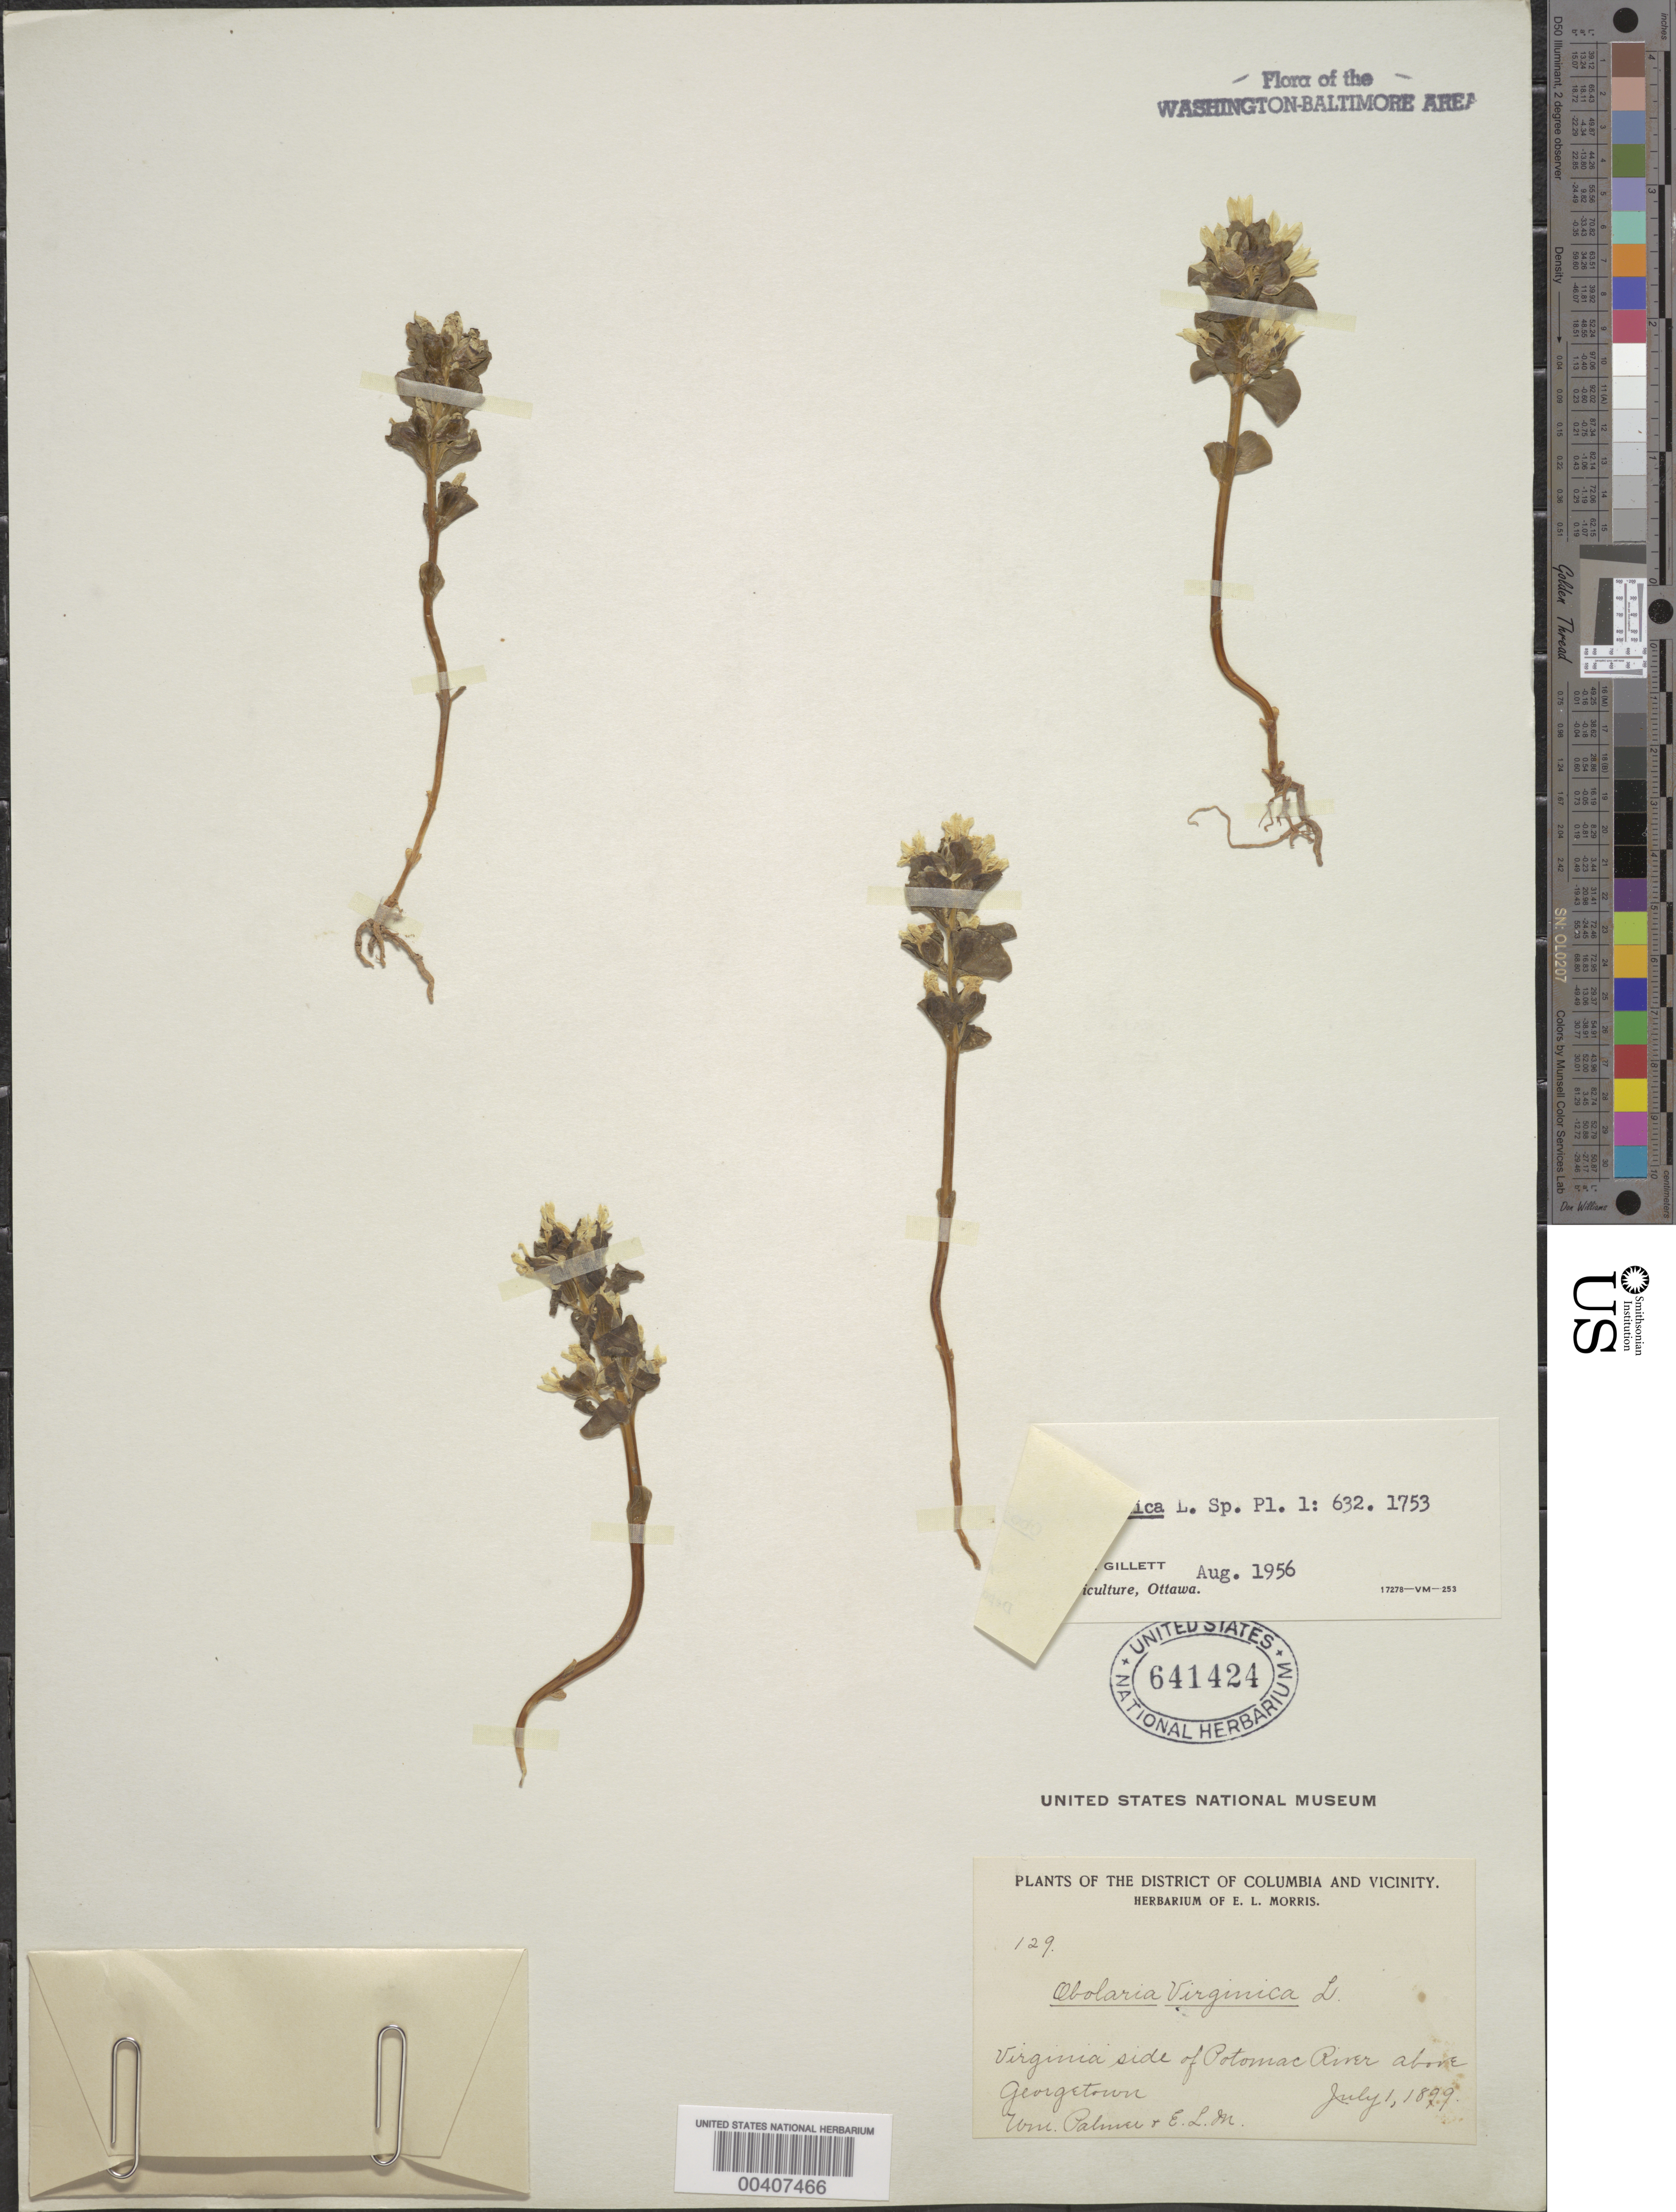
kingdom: Plantae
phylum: Tracheophyta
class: Magnoliopsida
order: Gentianales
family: Gentianaceae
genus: Obolaria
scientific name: Obolaria virginica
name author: L.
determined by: Gillett, J. M.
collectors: W. Palmer & E. L. Morris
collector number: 129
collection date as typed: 01 Jul 1899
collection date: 1899-07-01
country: United States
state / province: Virginia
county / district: Arlington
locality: Virginia side of Potomac River above Georgetown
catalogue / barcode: US 641424